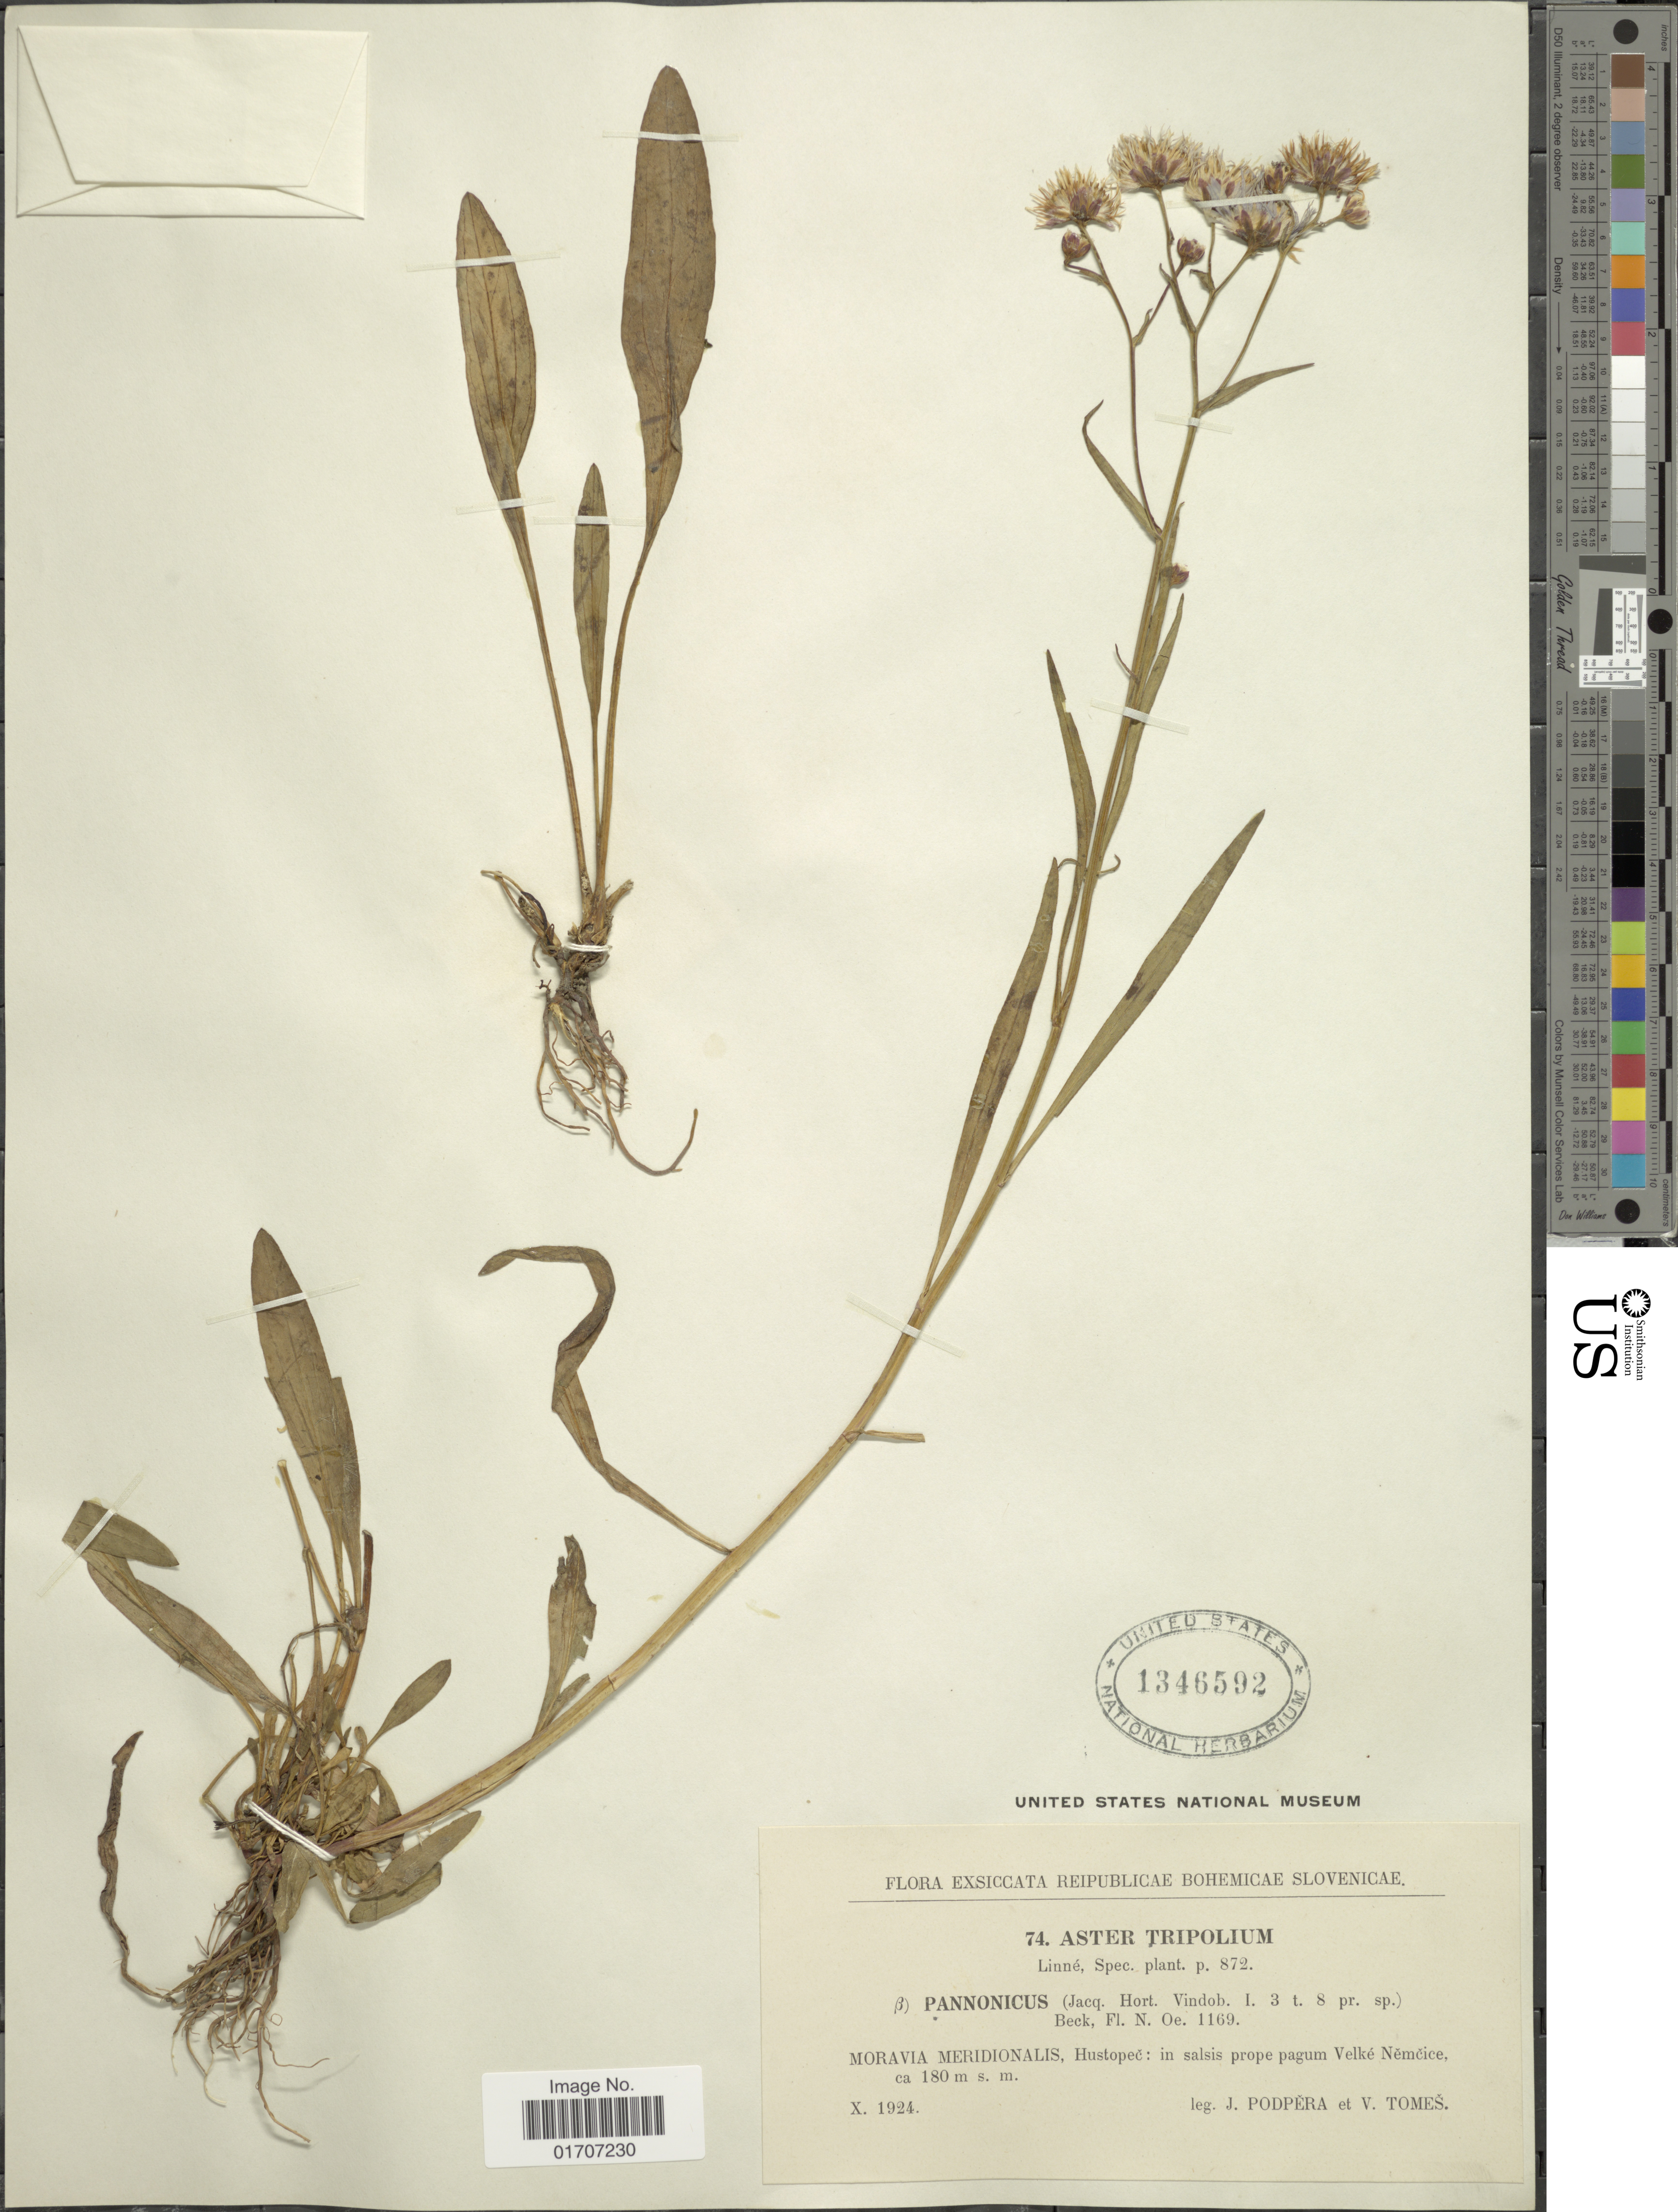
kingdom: Plantae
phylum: Tracheophyta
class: Magnoliopsida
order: Asterales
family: Asteraceae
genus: Tripolium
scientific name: Tripolium pannonicum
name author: (Jacq.) Dobrocz.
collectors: J. Podpera & V. Tomes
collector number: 74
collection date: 1924-10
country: Czechia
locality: Moravia Meridionalis, Hustopec: in salsis prope pagum Velke Nemcice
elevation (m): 180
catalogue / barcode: US 1346592